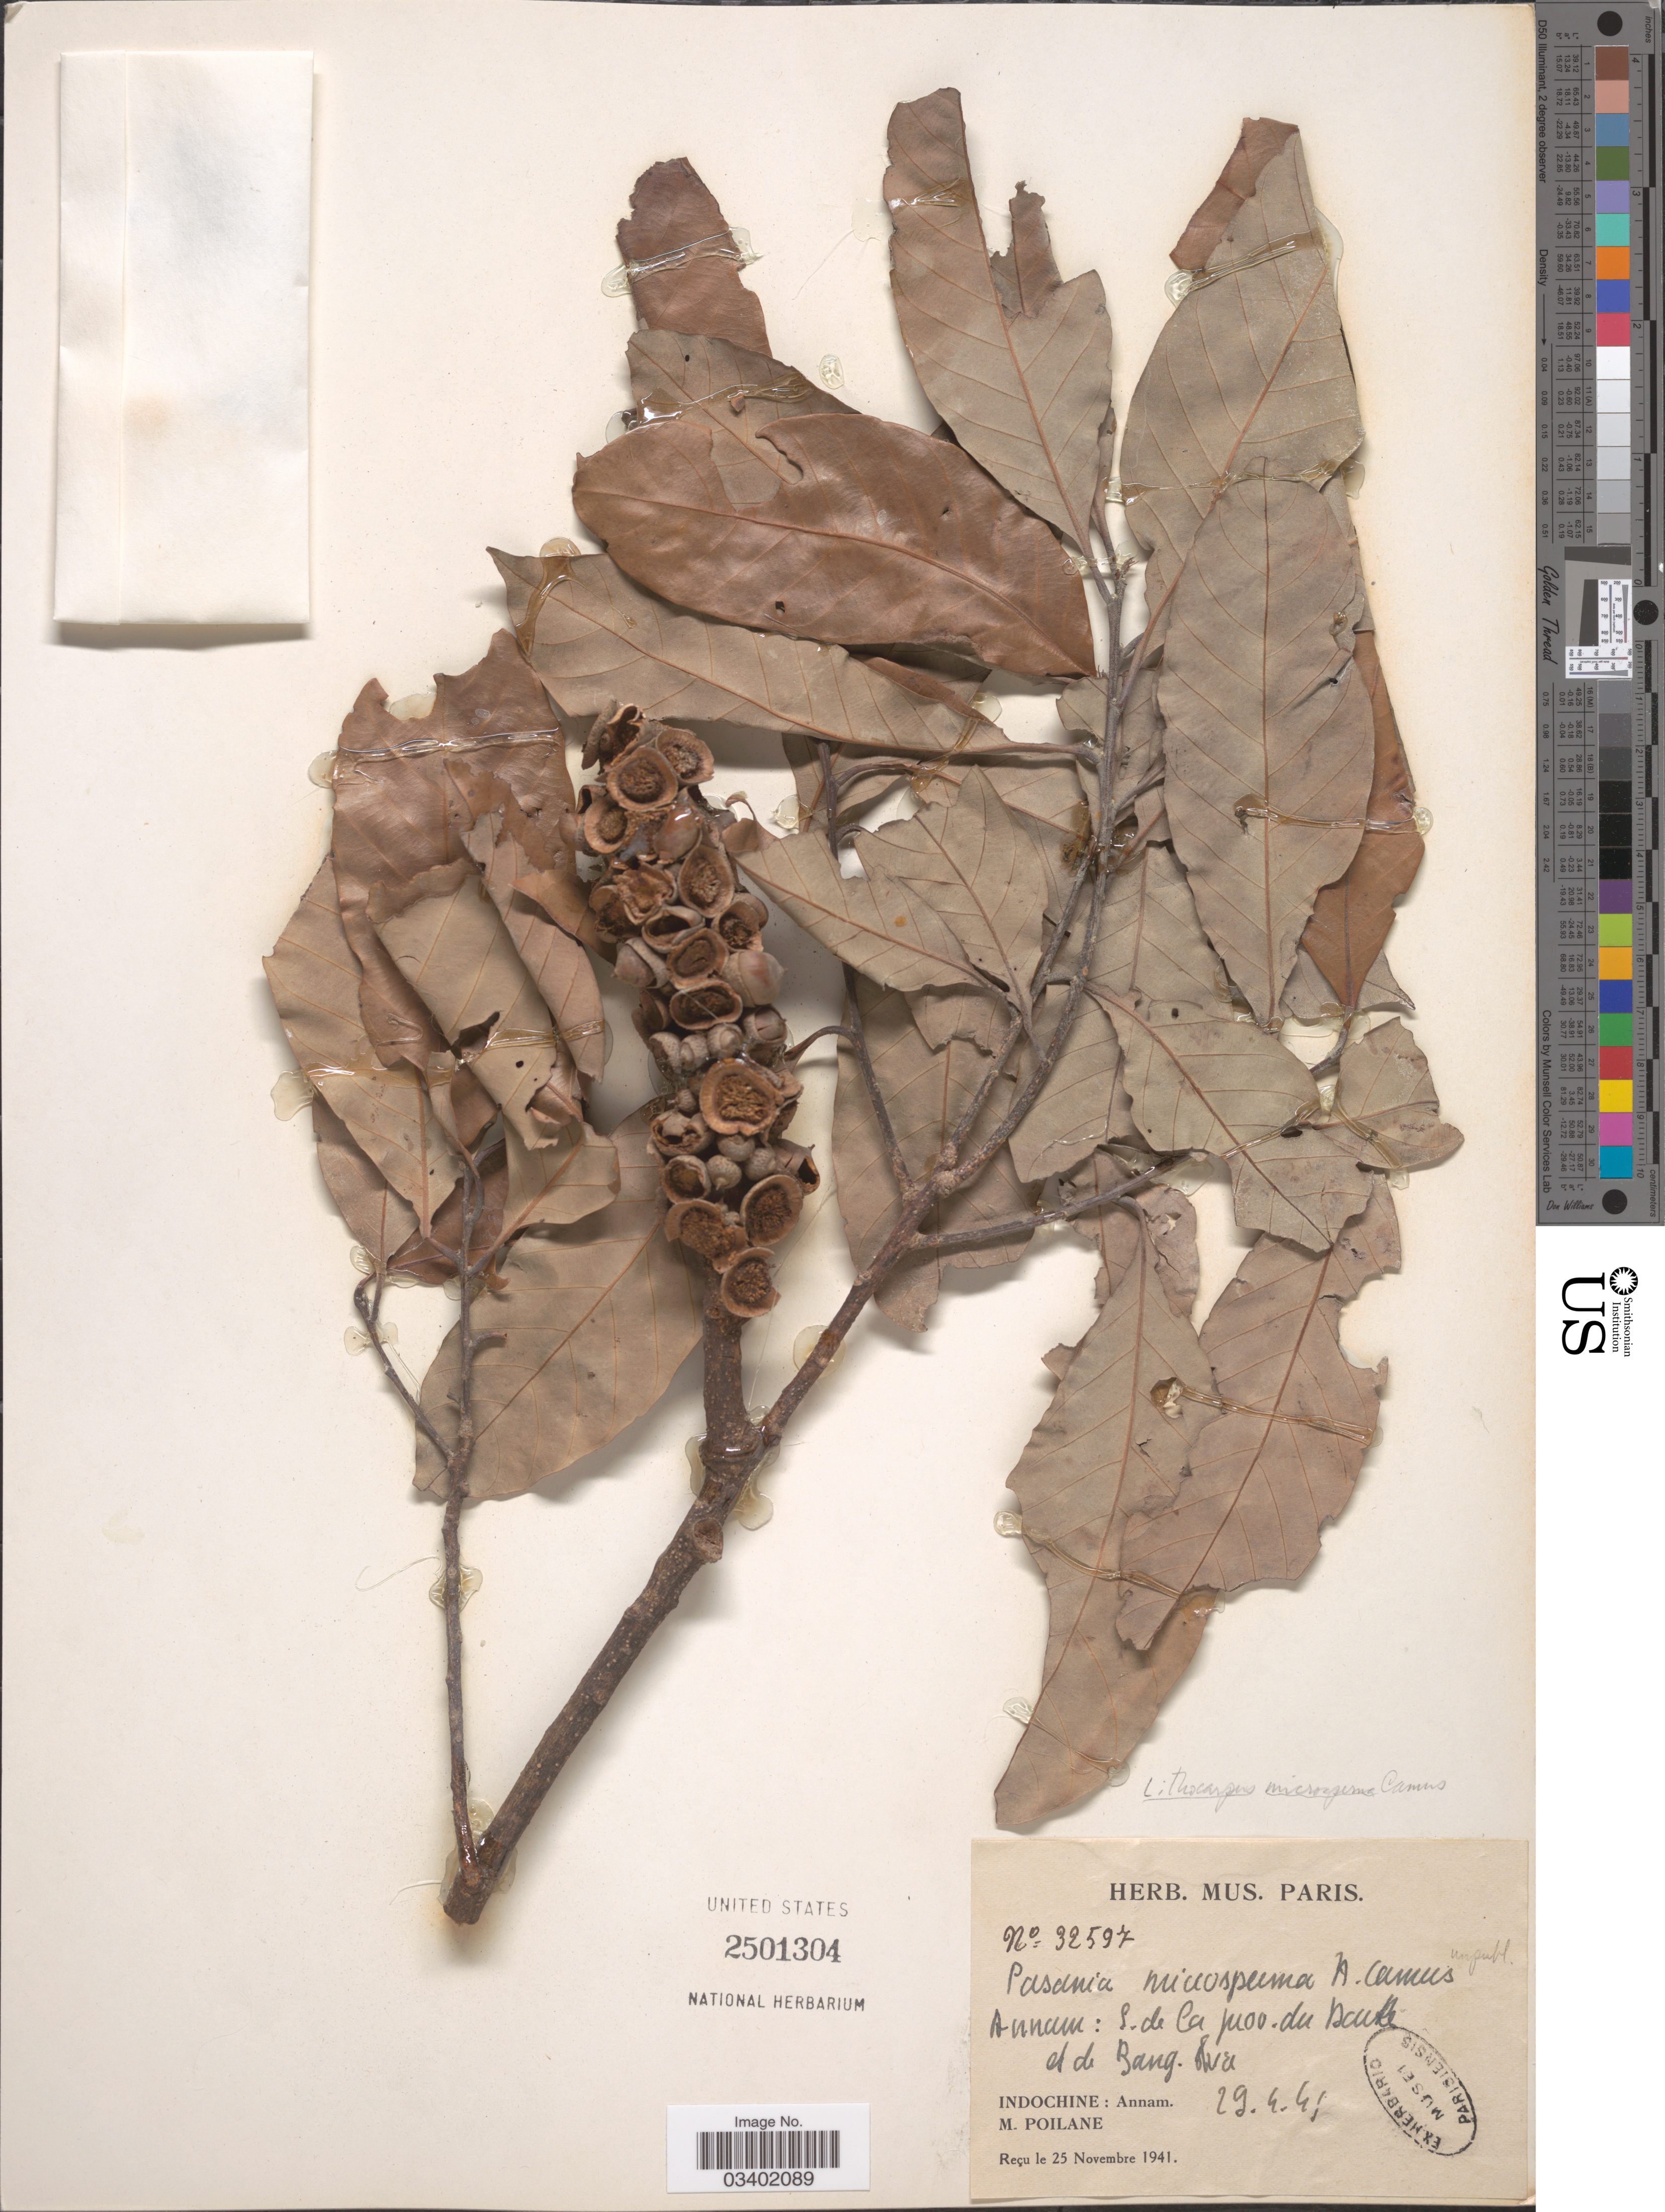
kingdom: Plantae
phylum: Tracheophyta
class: Magnoliopsida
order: Fagales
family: Betulaceae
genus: Betula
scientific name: Betula microspermus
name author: A. Camus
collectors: M. Poilane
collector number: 32597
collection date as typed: Transcribed d/m/y: 29/4/41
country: Vietnam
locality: Annam: S. de Ca prov. du Baire [interpreted] et de Bang. Eva [interpreted]. Indochine.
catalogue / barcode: US 2501304